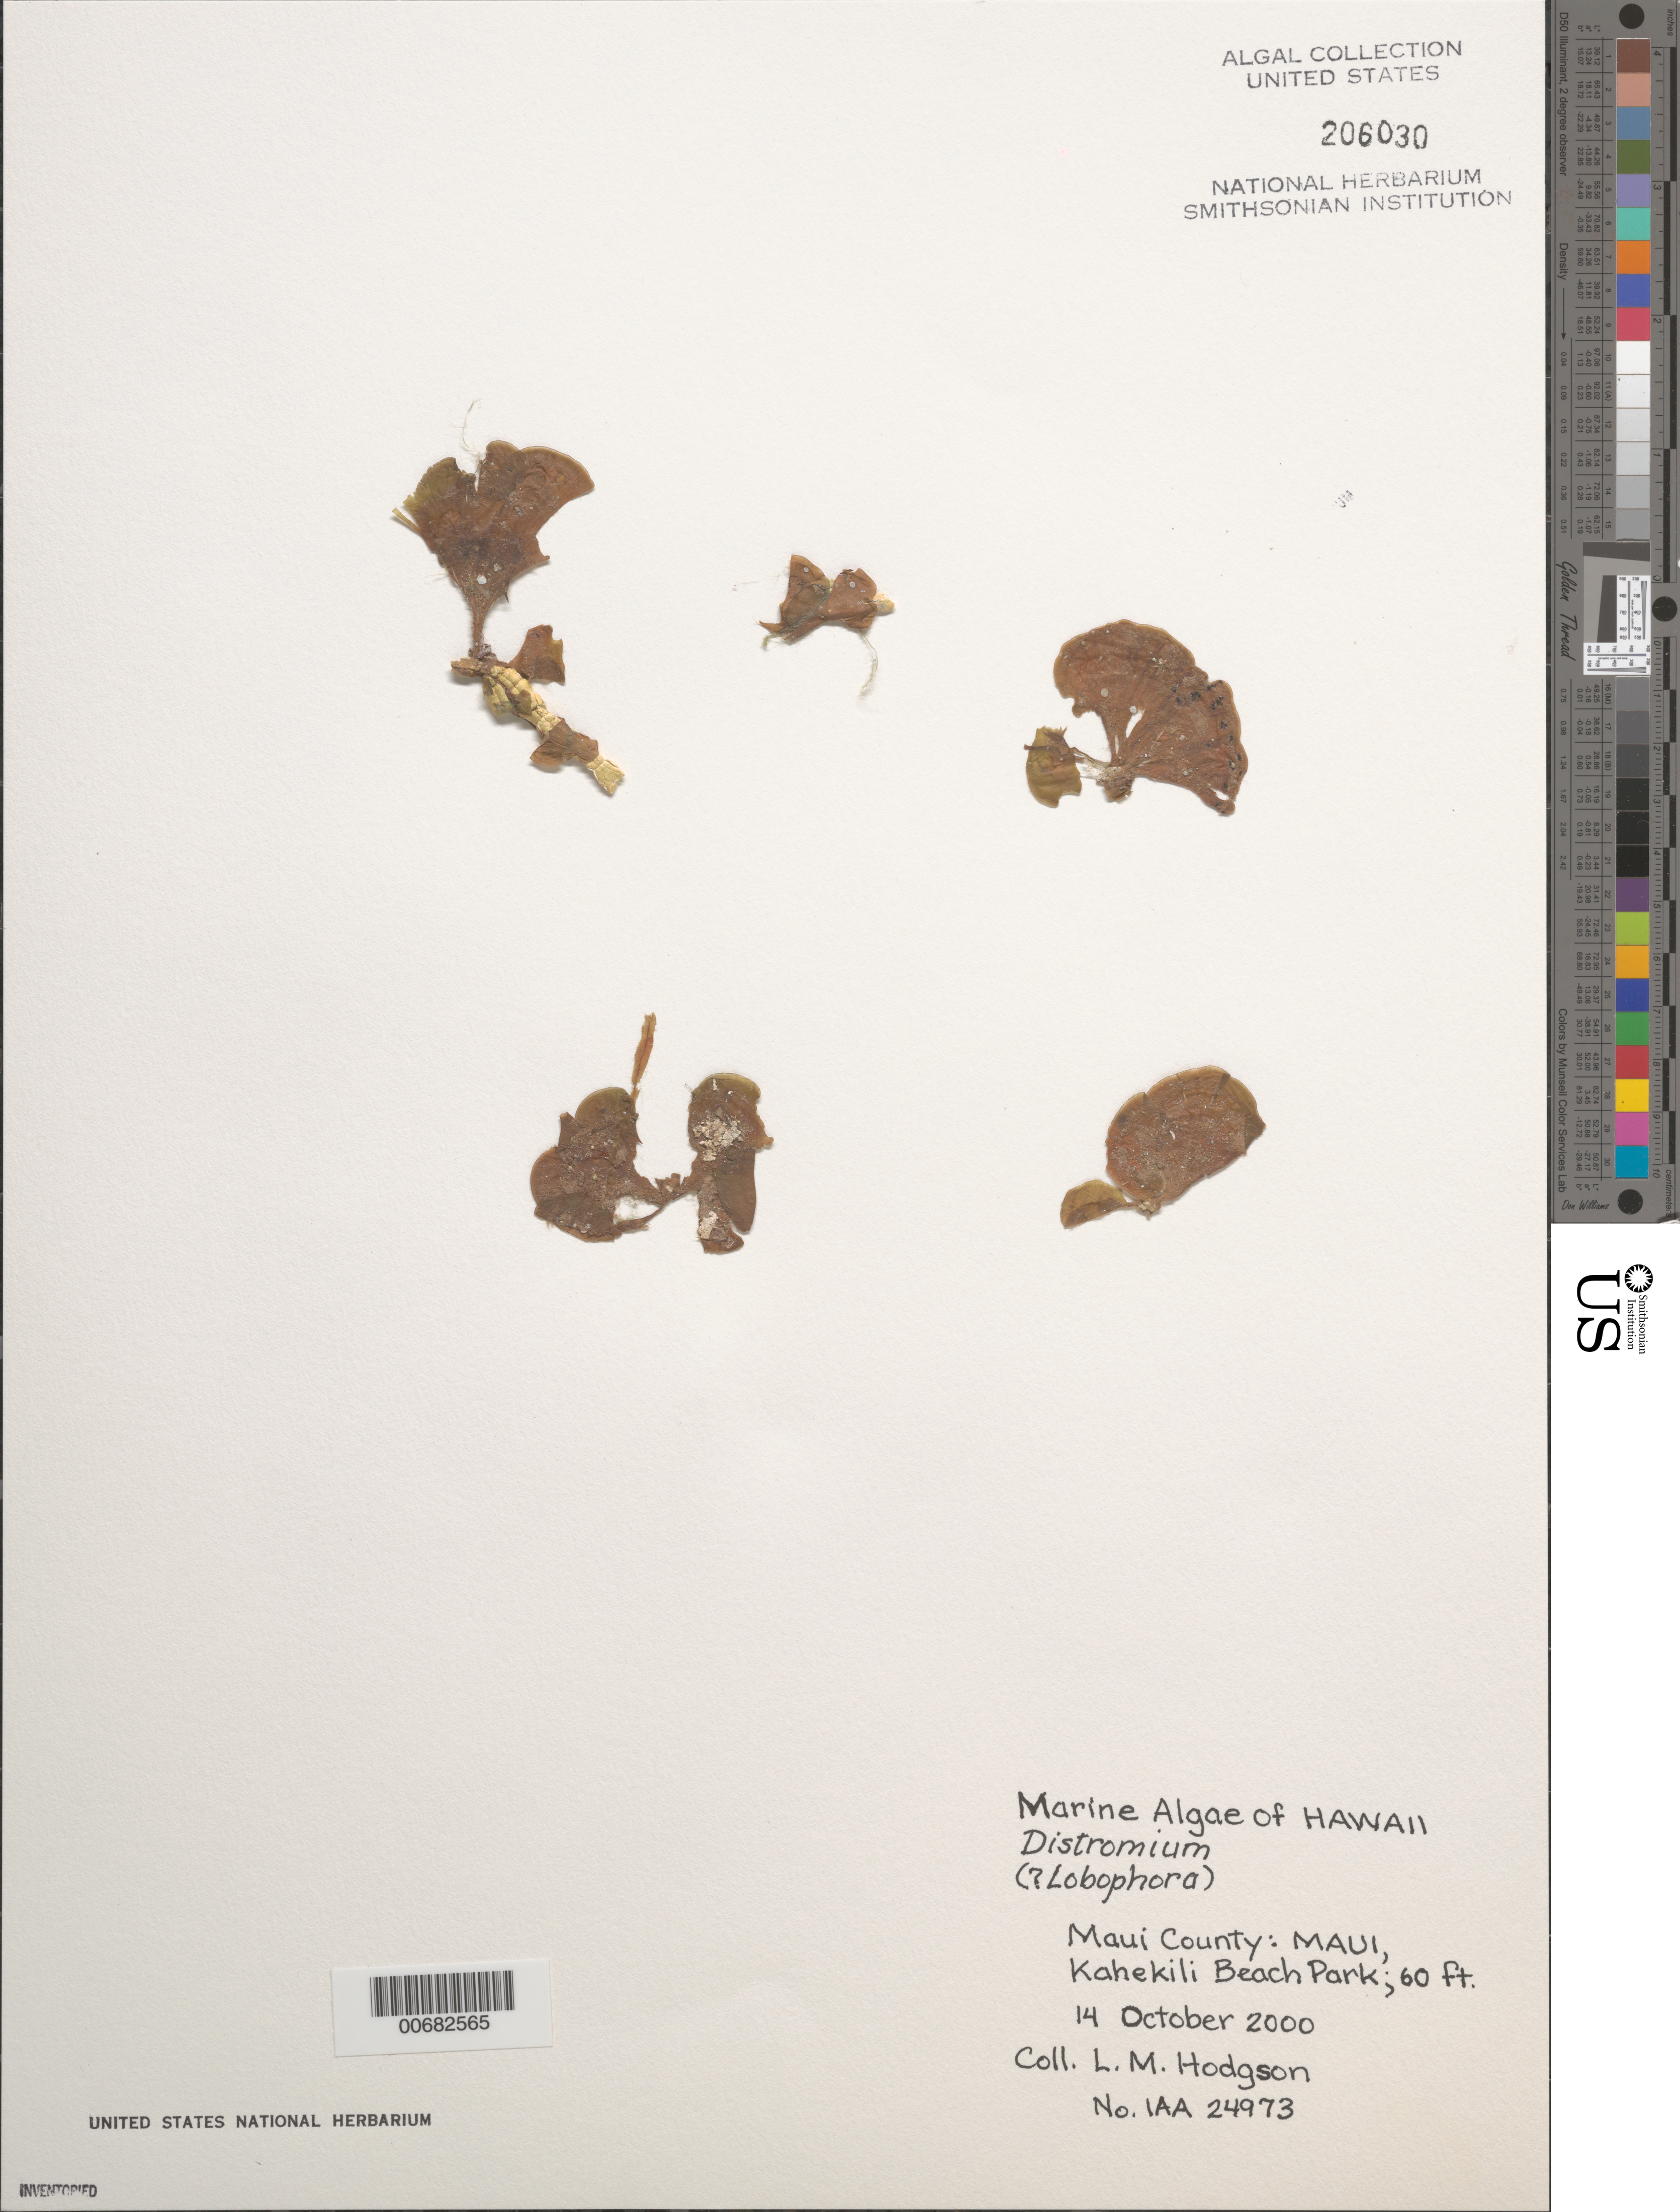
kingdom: Chromista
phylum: Ochrophyta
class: Phaeophyceae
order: Dictyotales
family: Dictyotaceae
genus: Dictyopteris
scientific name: Dictyopteris cokeri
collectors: L. M. Hodgson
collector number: IAA 24973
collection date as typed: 14 Oct 2000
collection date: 2000-10-14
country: United States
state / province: Hawaii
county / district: Maui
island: Maui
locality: Kahekili Beach Park (Airport Beach)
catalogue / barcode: US 206030